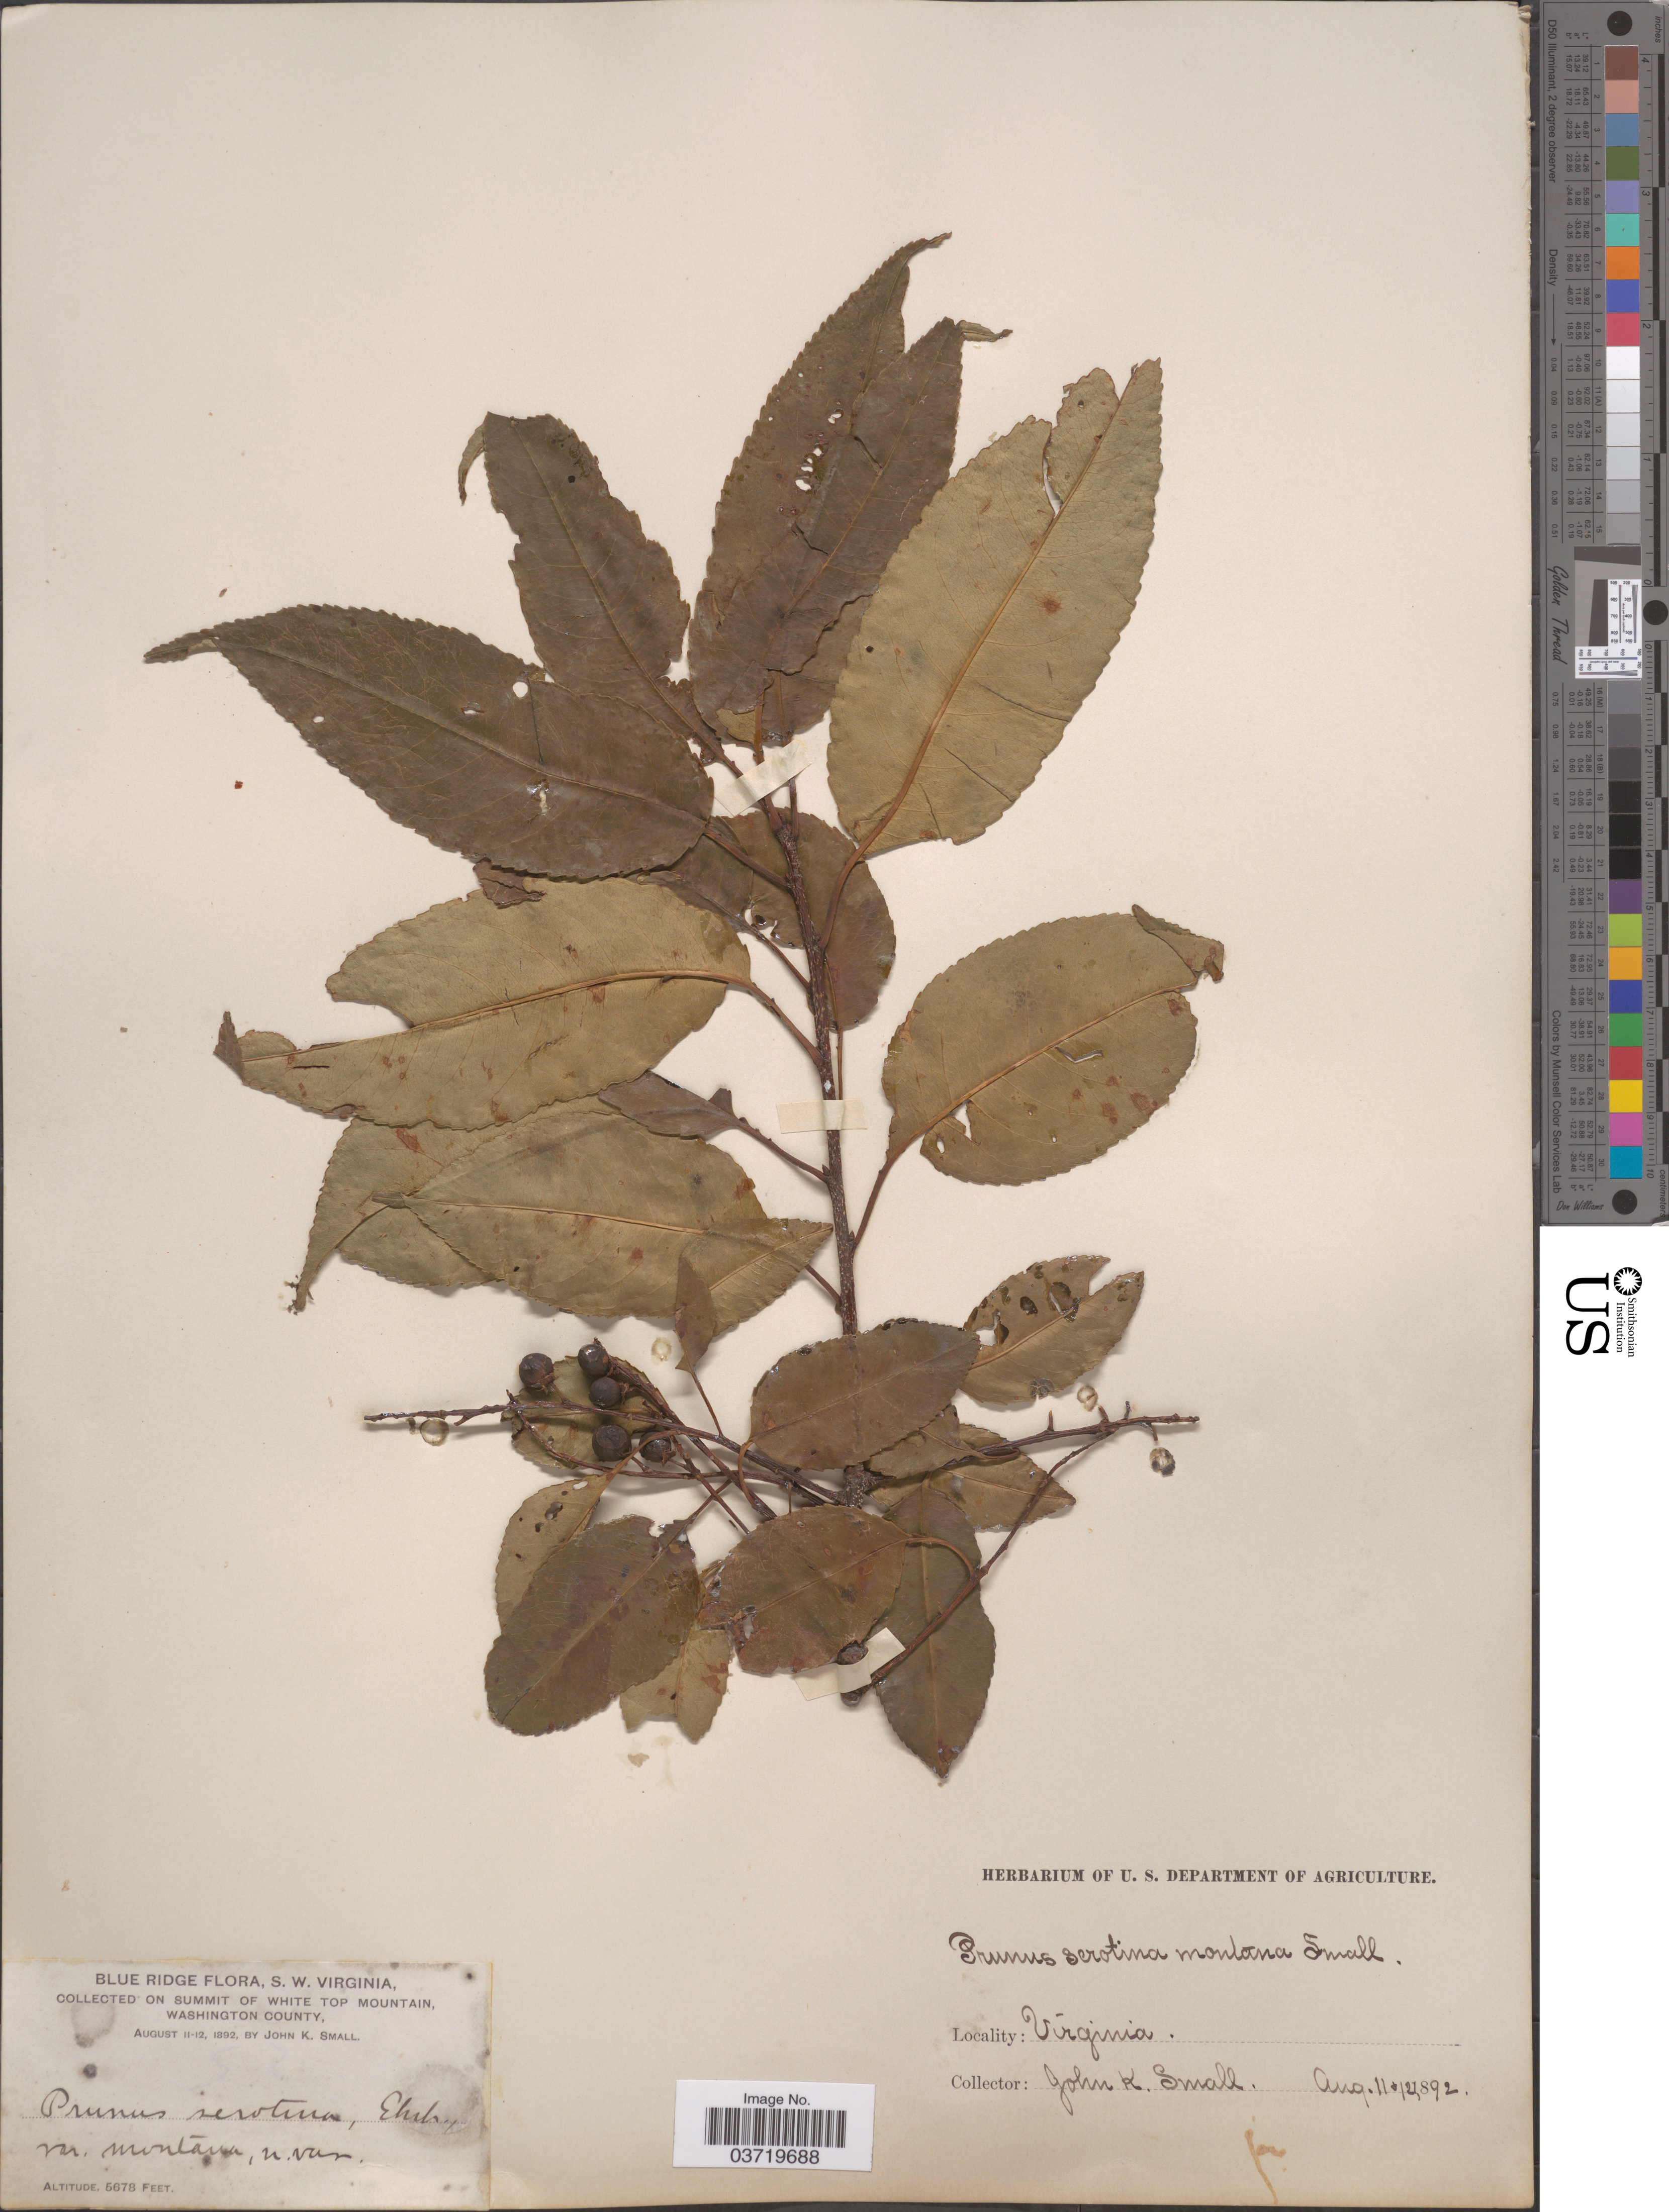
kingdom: Plantae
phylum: Tracheophyta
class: Magnoliopsida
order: Rosales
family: Rosaceae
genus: Prunus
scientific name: Prunus serotina var. montana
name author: (Small) Britton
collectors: J. K. Small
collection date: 1892-08-11/1892-08-12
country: United States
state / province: Virginia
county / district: Washington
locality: Blue Ridge, S. W. Virginia. On Summit of White Top Mountain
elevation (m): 1731